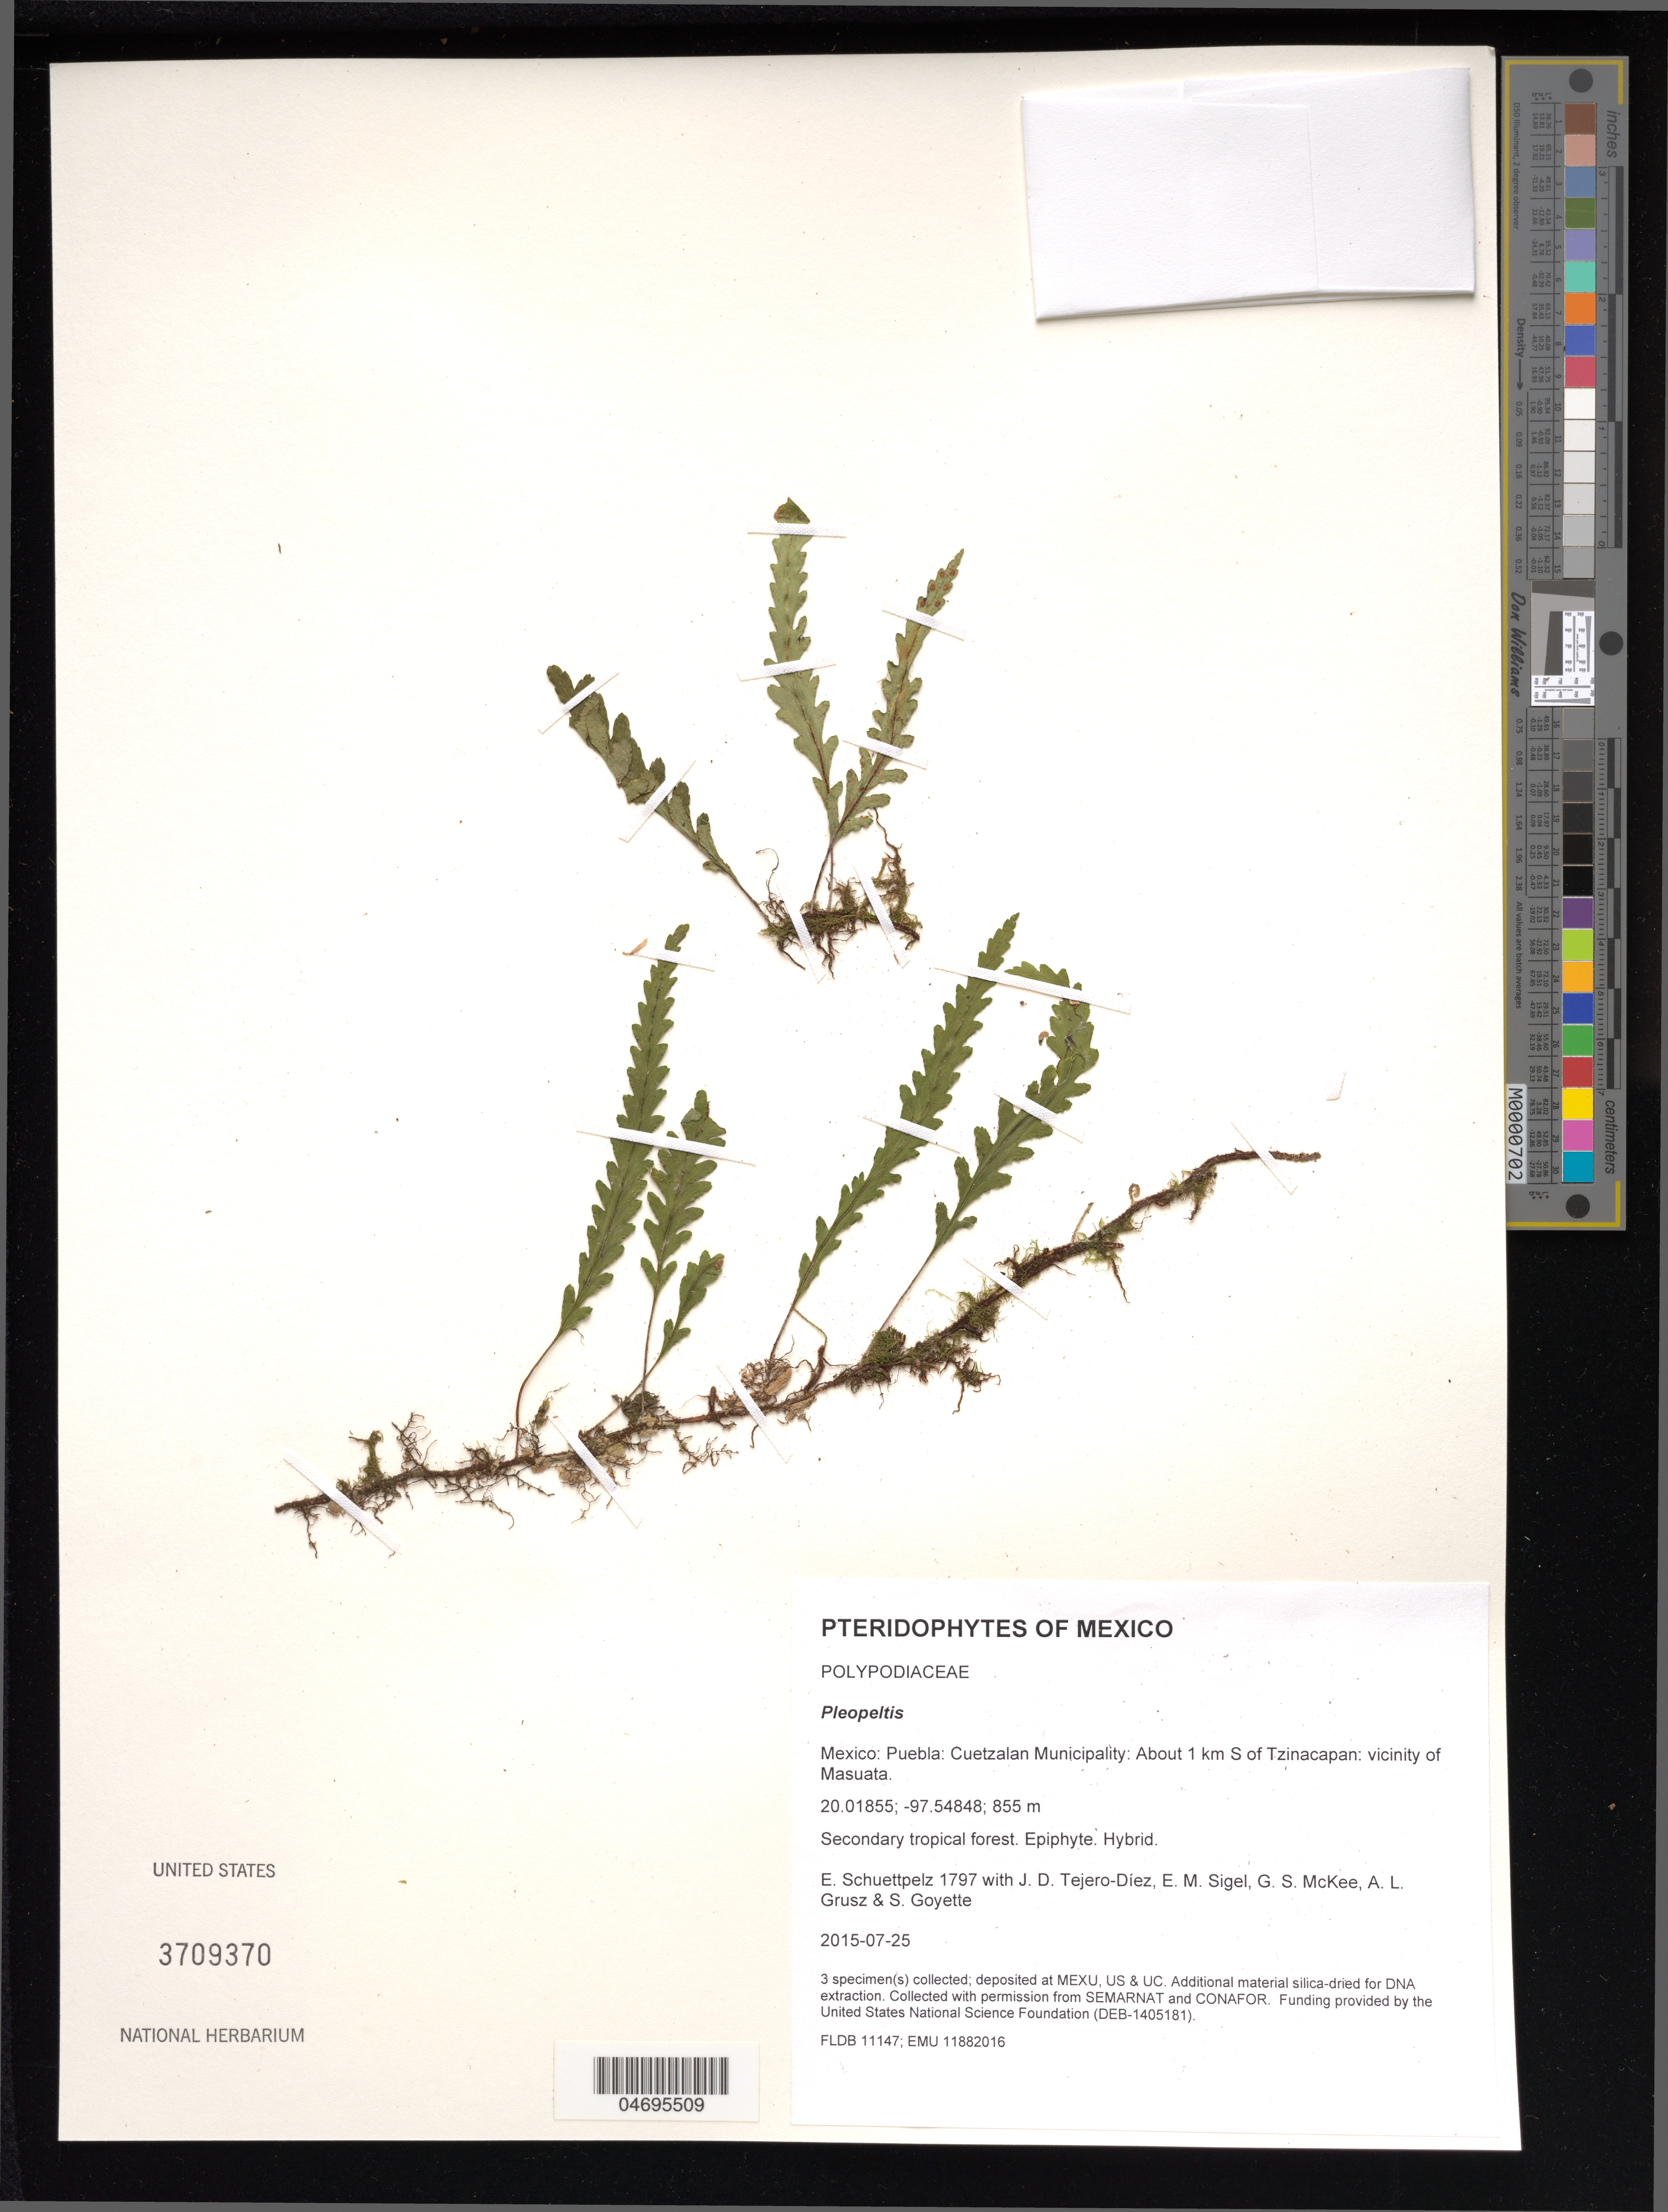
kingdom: Plantae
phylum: Tracheophyta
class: Polypodiopsida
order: Polypodiales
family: Polypodiaceae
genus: Pleopeltis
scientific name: Pleopeltis sp.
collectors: E. Schuettpelz, D. Tejero-Díez, E. M. Sigel, G. S. McKee & A. Grusz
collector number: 1797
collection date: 2015-07-25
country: Mexico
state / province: Puebla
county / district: Cuetzalan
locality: About 1 km S of Tzinacapan: vicinity of Masuata.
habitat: Secondary tropical forest.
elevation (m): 855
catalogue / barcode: US 3709370